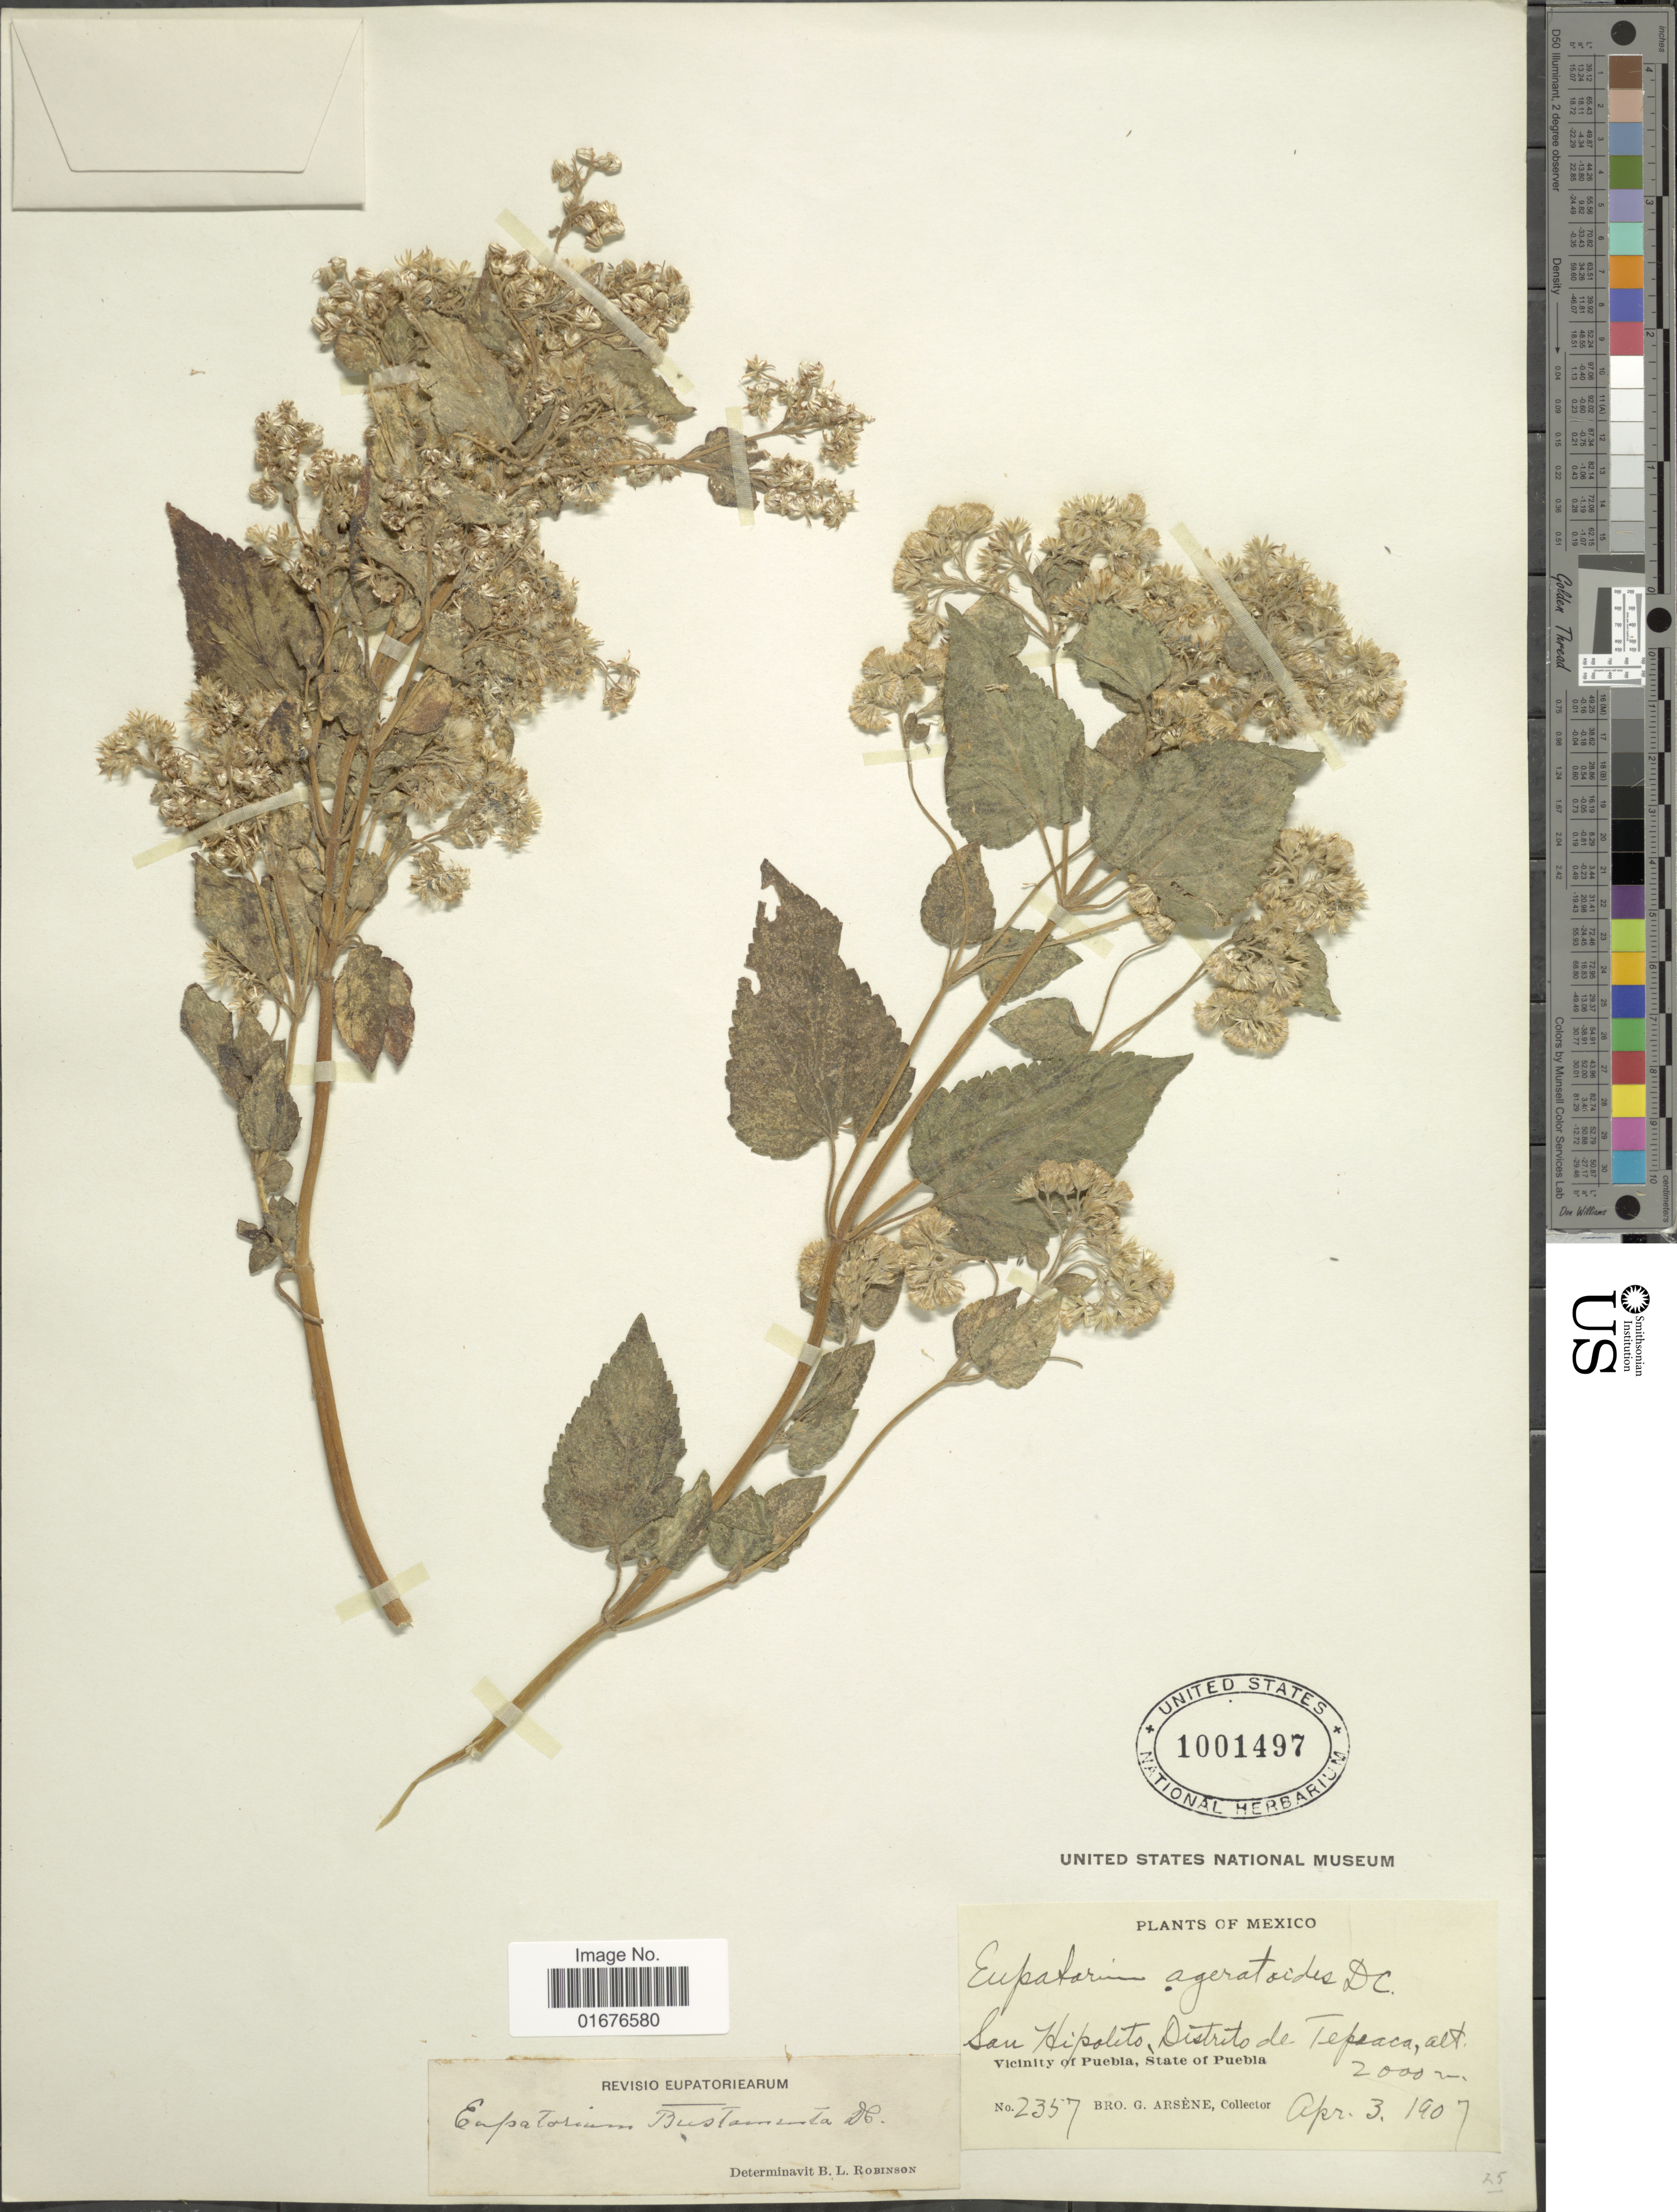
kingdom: Plantae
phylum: Tracheophyta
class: Magnoliopsida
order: Asterales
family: Asteraceae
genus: Ageratina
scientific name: Ageratina pichinchensis var. bustamenta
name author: (DC.) R.M. King & H. Rob.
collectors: Bro. G. Arsène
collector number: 2357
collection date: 1907-04-03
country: Mexico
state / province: Puebla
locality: San Itipolito, Distrito de teoaca, Vicinity of Puebla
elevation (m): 2000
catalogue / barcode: US 1001497